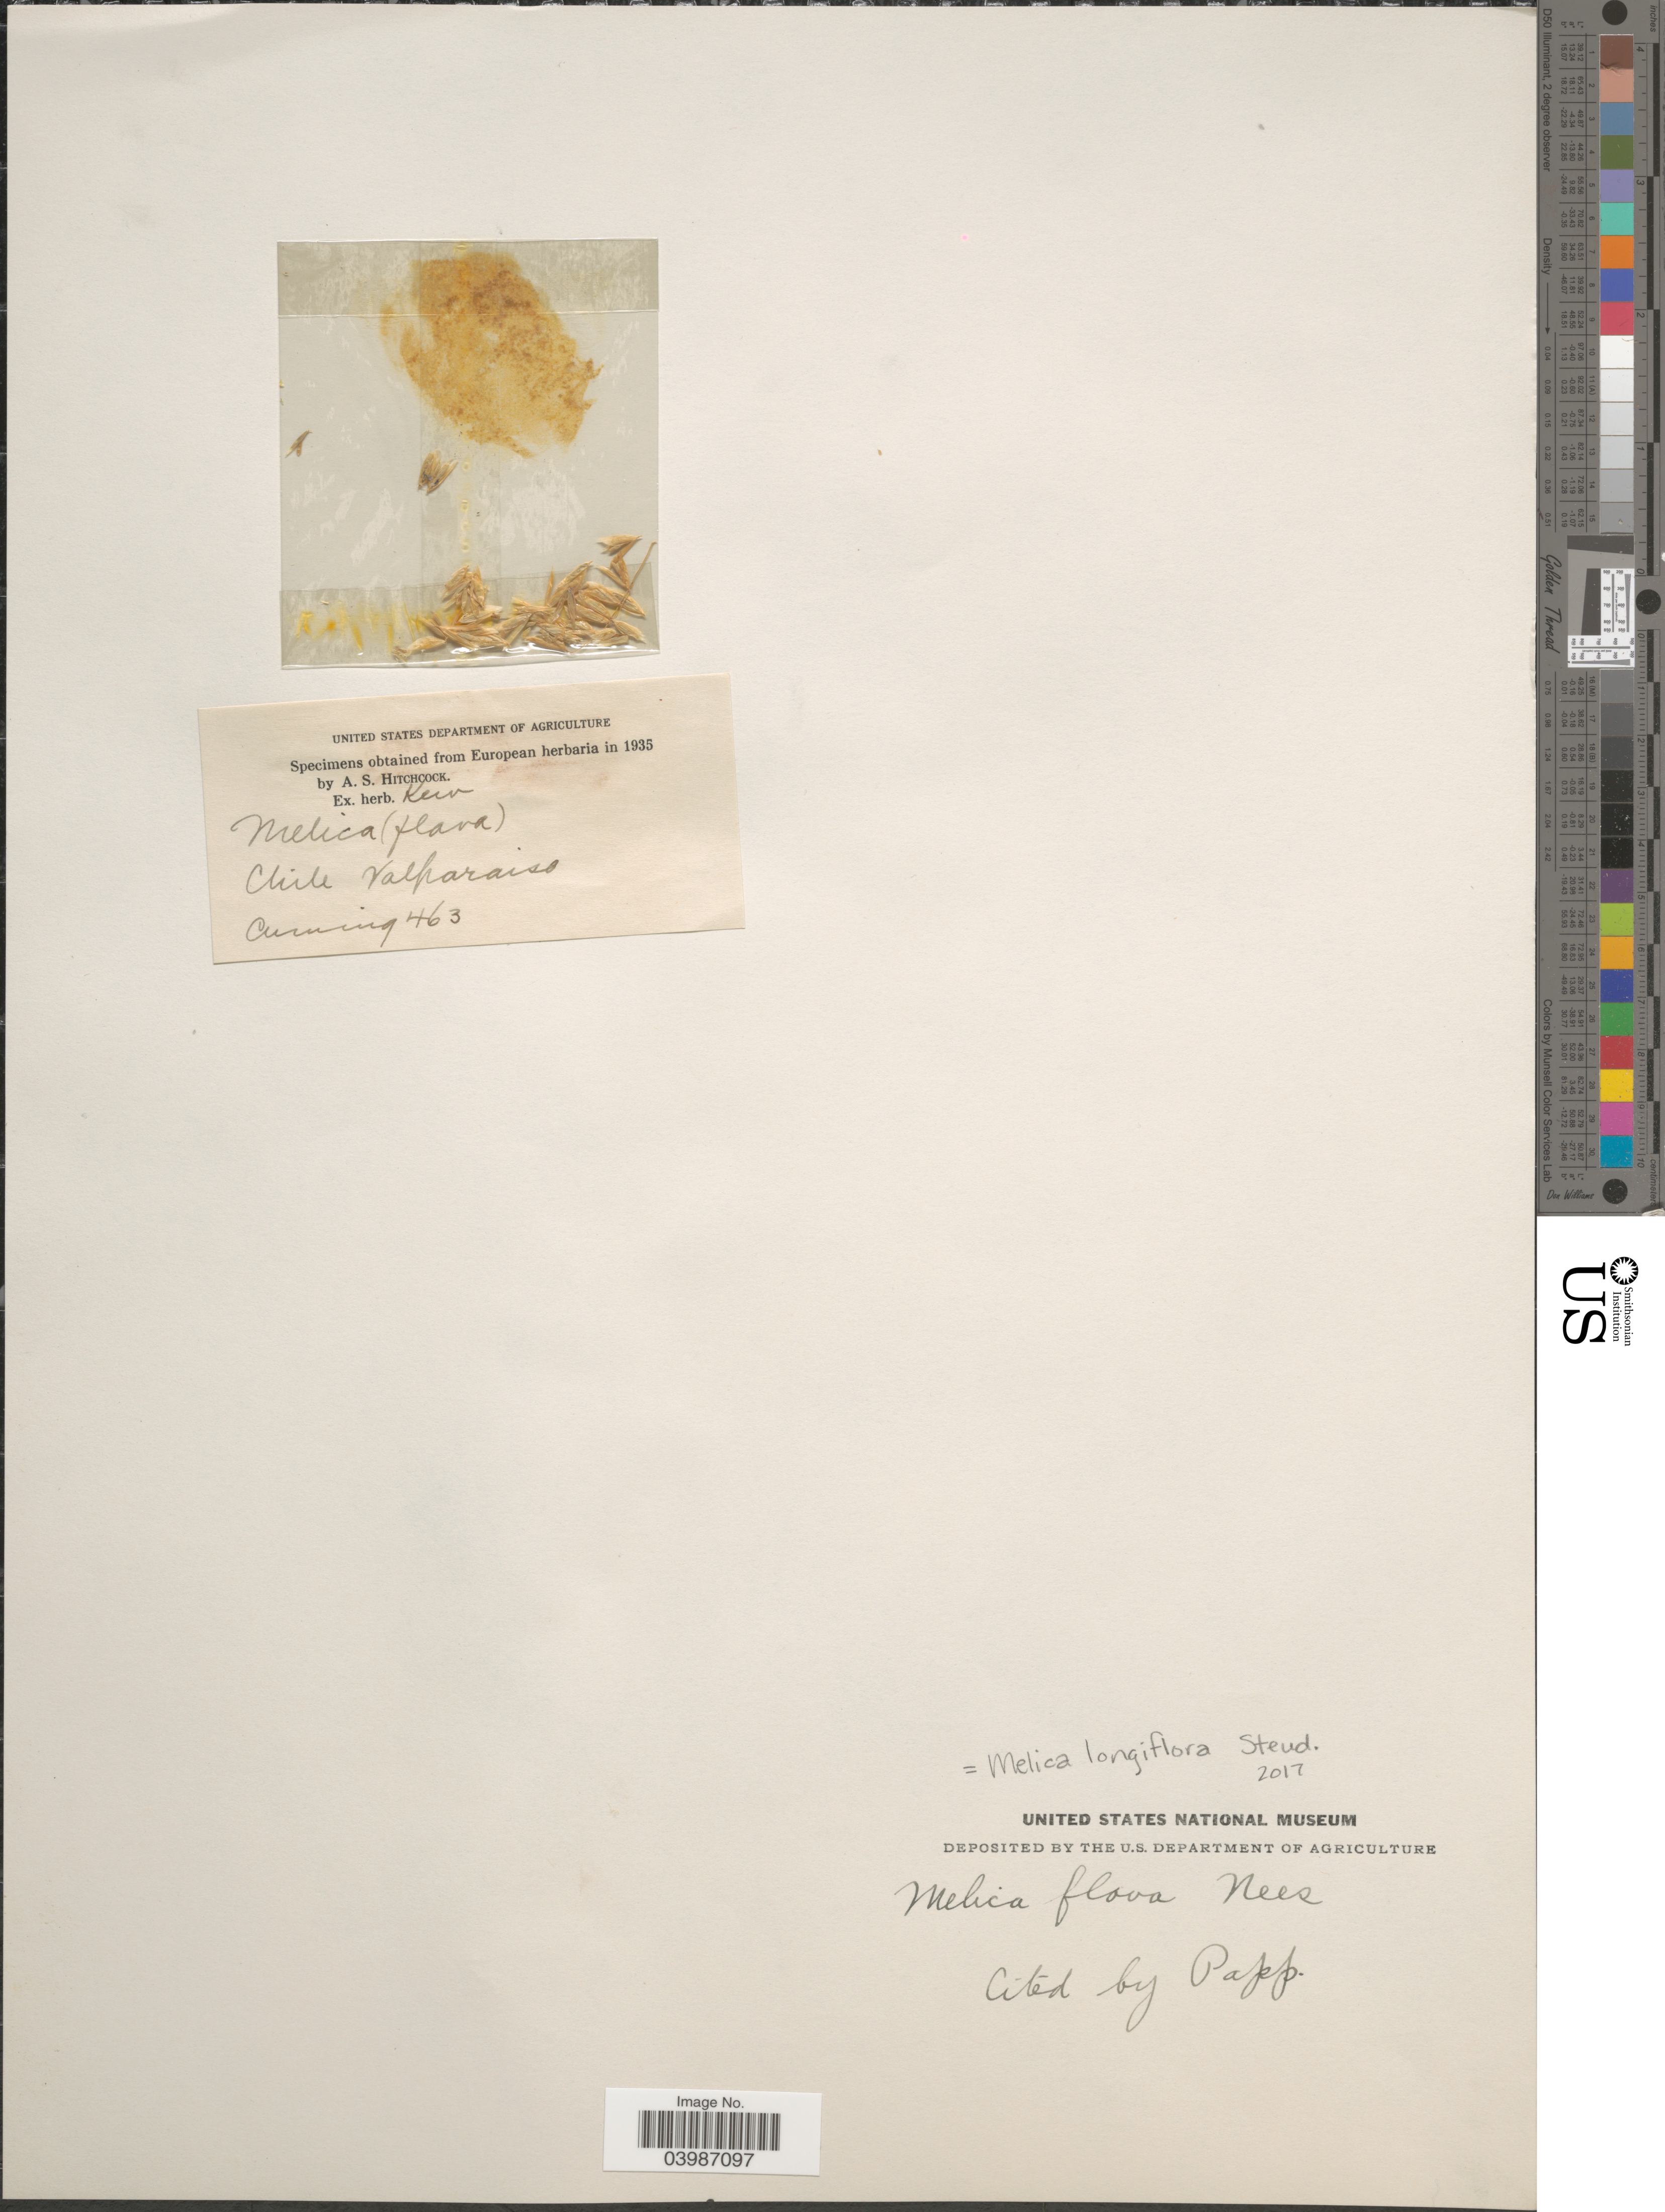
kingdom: Plantae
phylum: Tracheophyta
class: Liliopsida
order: Poales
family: Poaceae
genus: Melica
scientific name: Melica longiflora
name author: Steud.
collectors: -. Cuming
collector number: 463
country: Chile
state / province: Valparaíso (V)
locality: Valparaiso.